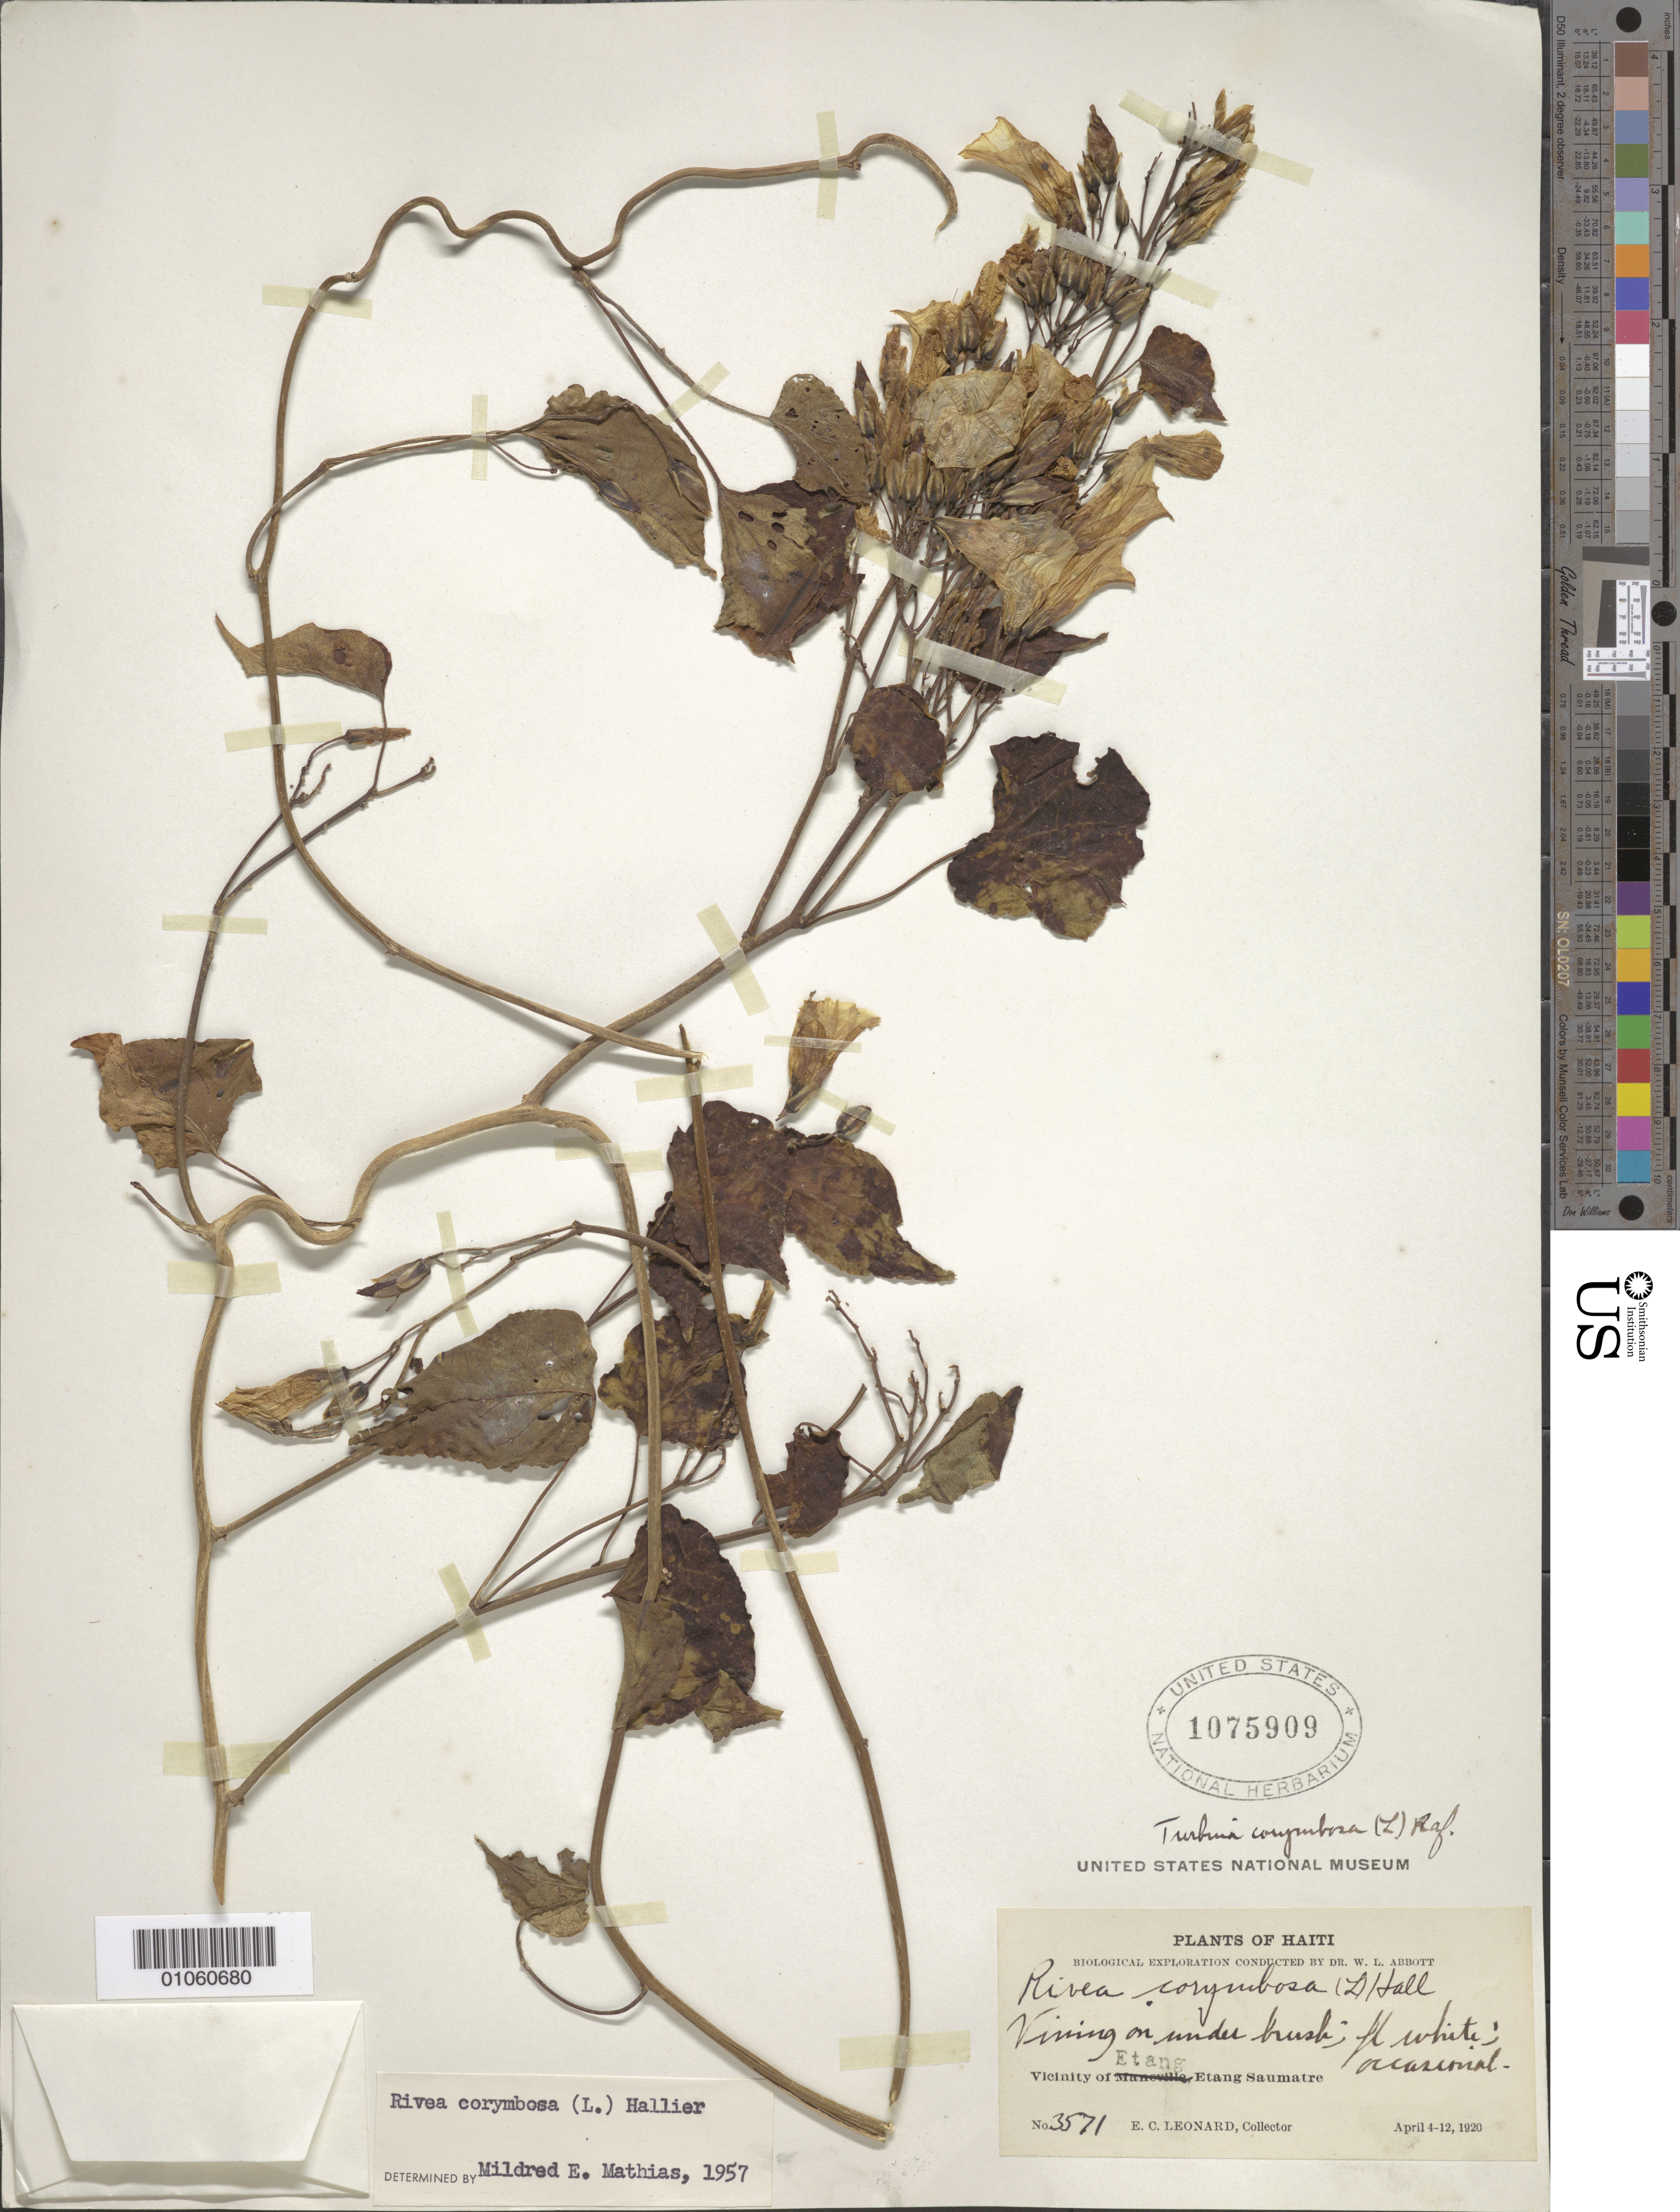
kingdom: Plantae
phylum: Tracheophyta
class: Magnoliopsida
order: Solanales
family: Convolvulaceae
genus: Turbina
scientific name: Turbina corymbosa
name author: (L.) Raf.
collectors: E. C. Leonard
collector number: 3571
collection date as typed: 04 Apr 1920 to 12 Apr 1920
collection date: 1920-04-04/1920-04-12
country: Haiti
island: Hispaniola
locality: Etang vicinity, Etang Saumatre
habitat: Vining on underbrush; occasional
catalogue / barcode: US 1075909